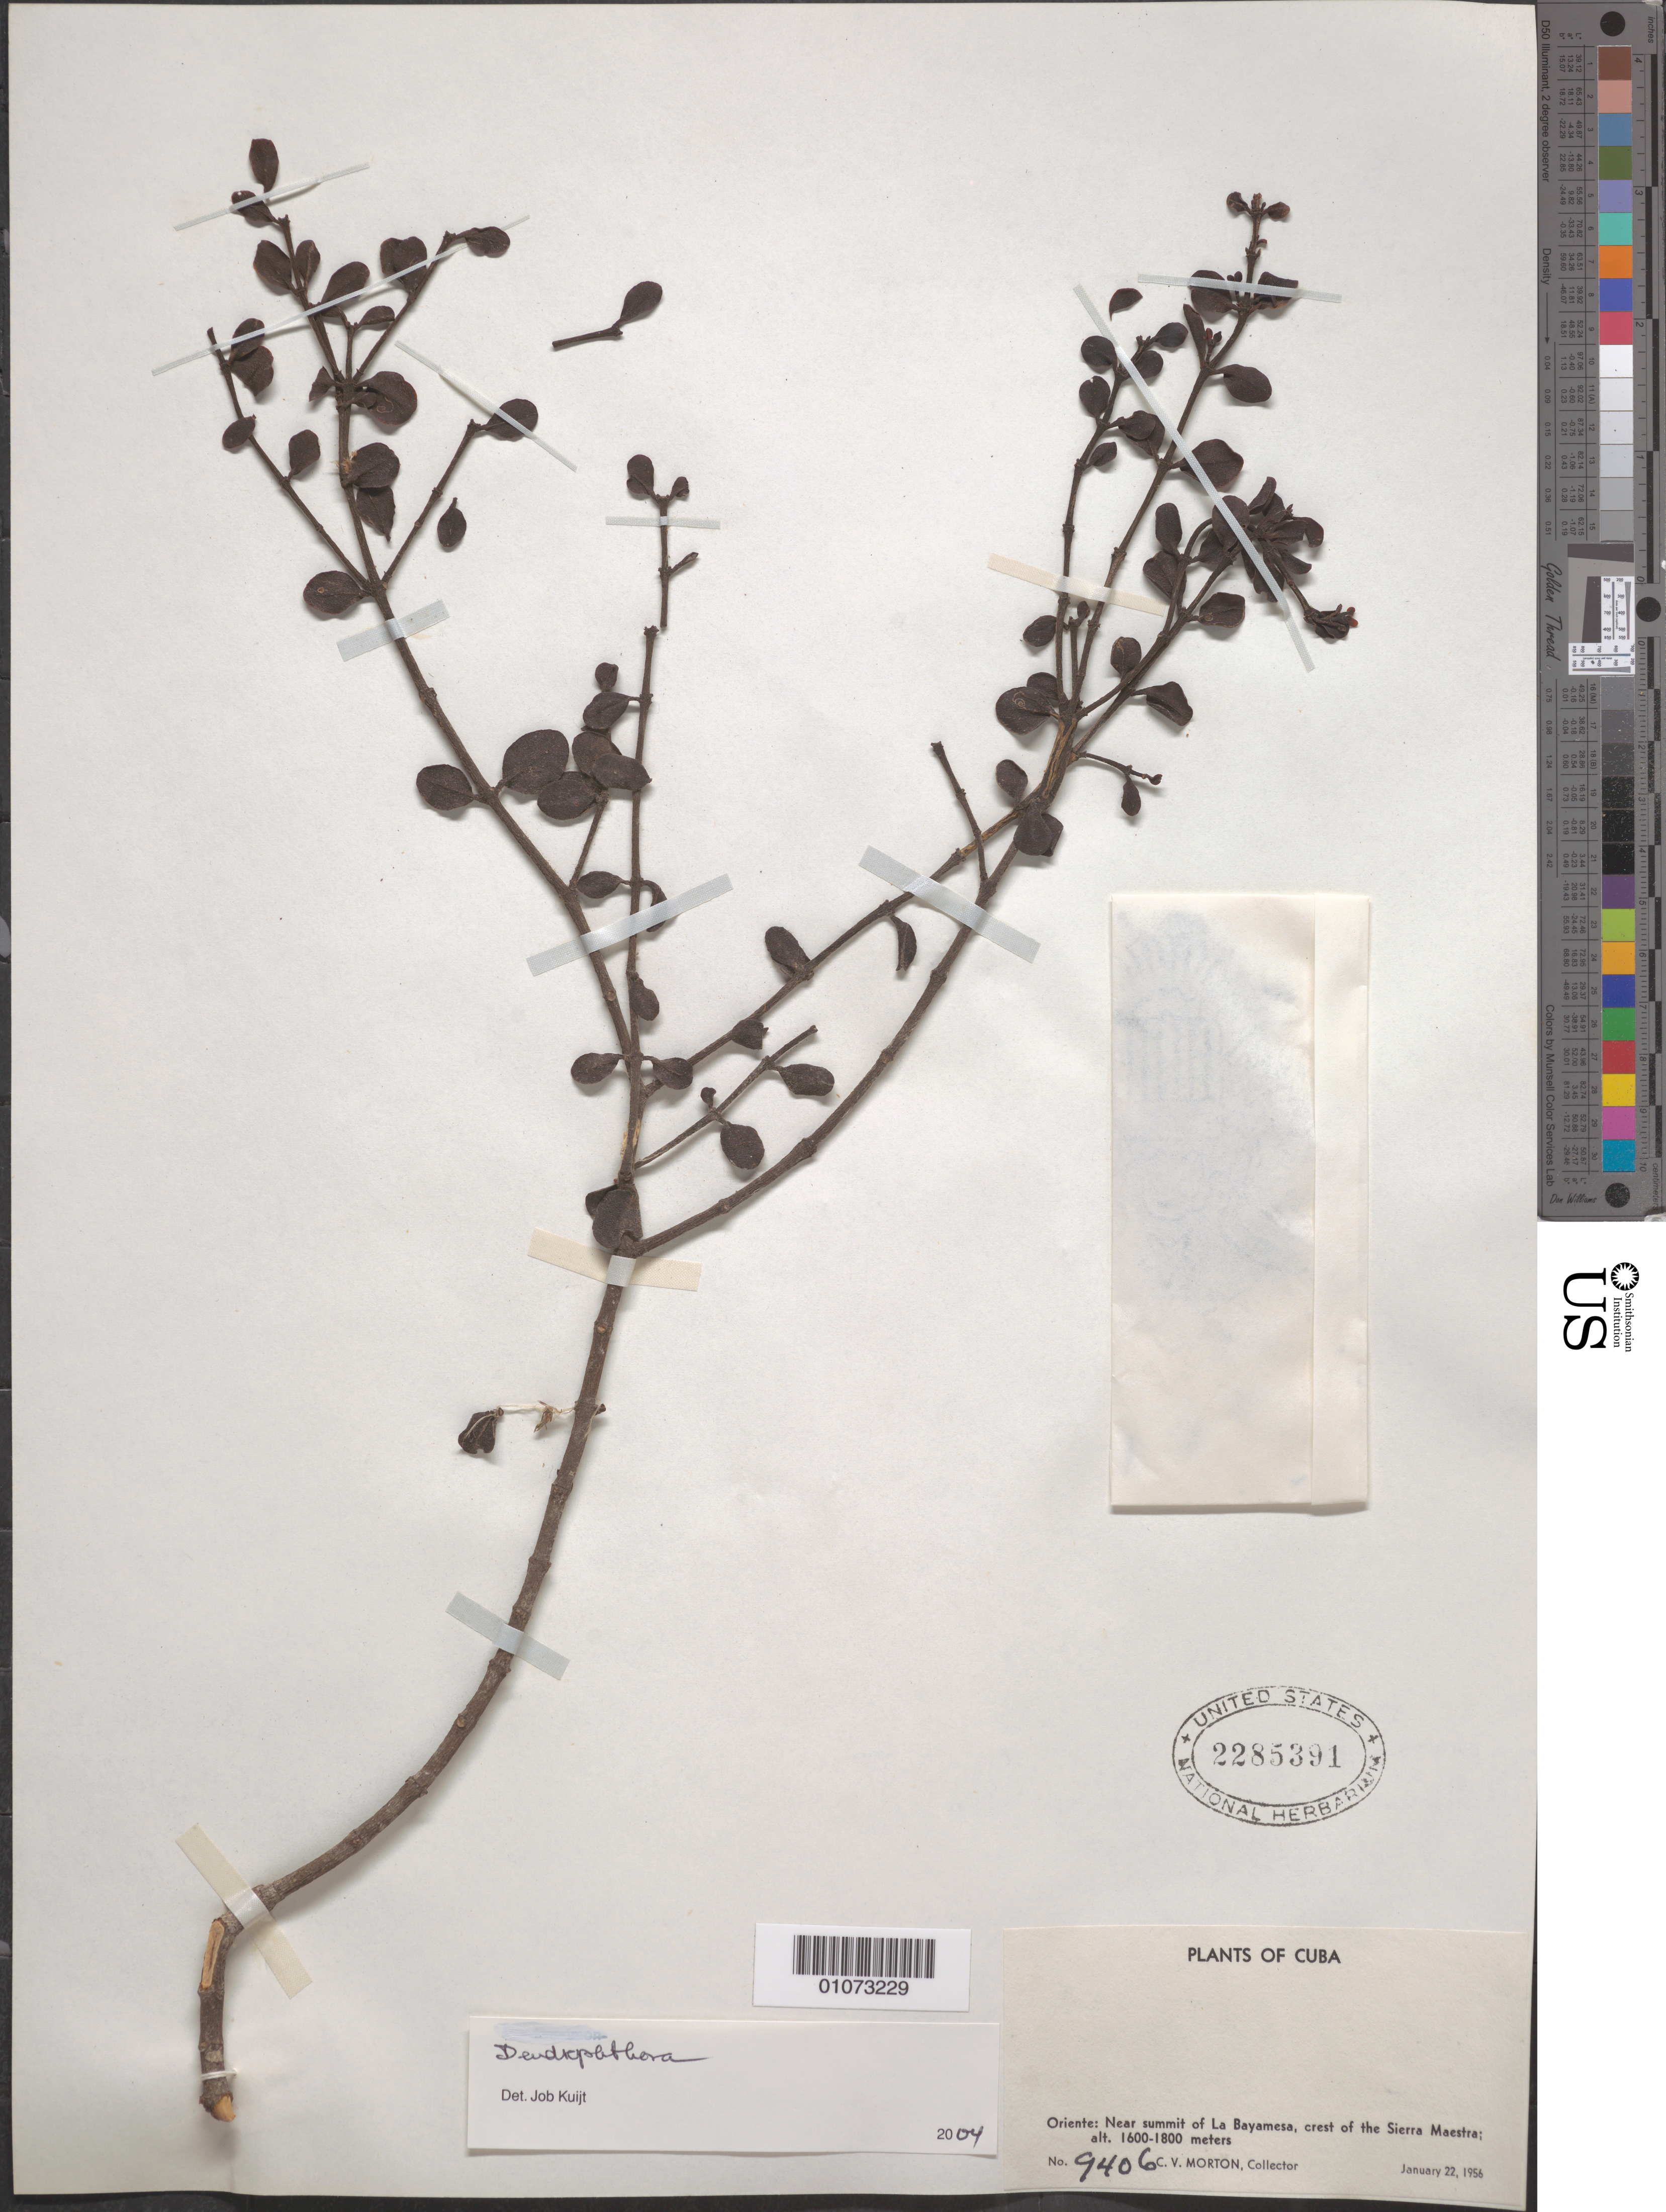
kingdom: Plantae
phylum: Tracheophyta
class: Magnoliopsida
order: Santalales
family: Viscaceae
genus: Dendrophthora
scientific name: Dendrophthora sp.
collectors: C. V. Morton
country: Cuba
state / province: Oriente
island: Cuba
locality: Crest of the Sierra Maestra, near summit of La Bayamesa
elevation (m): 1600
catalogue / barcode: US 2285391